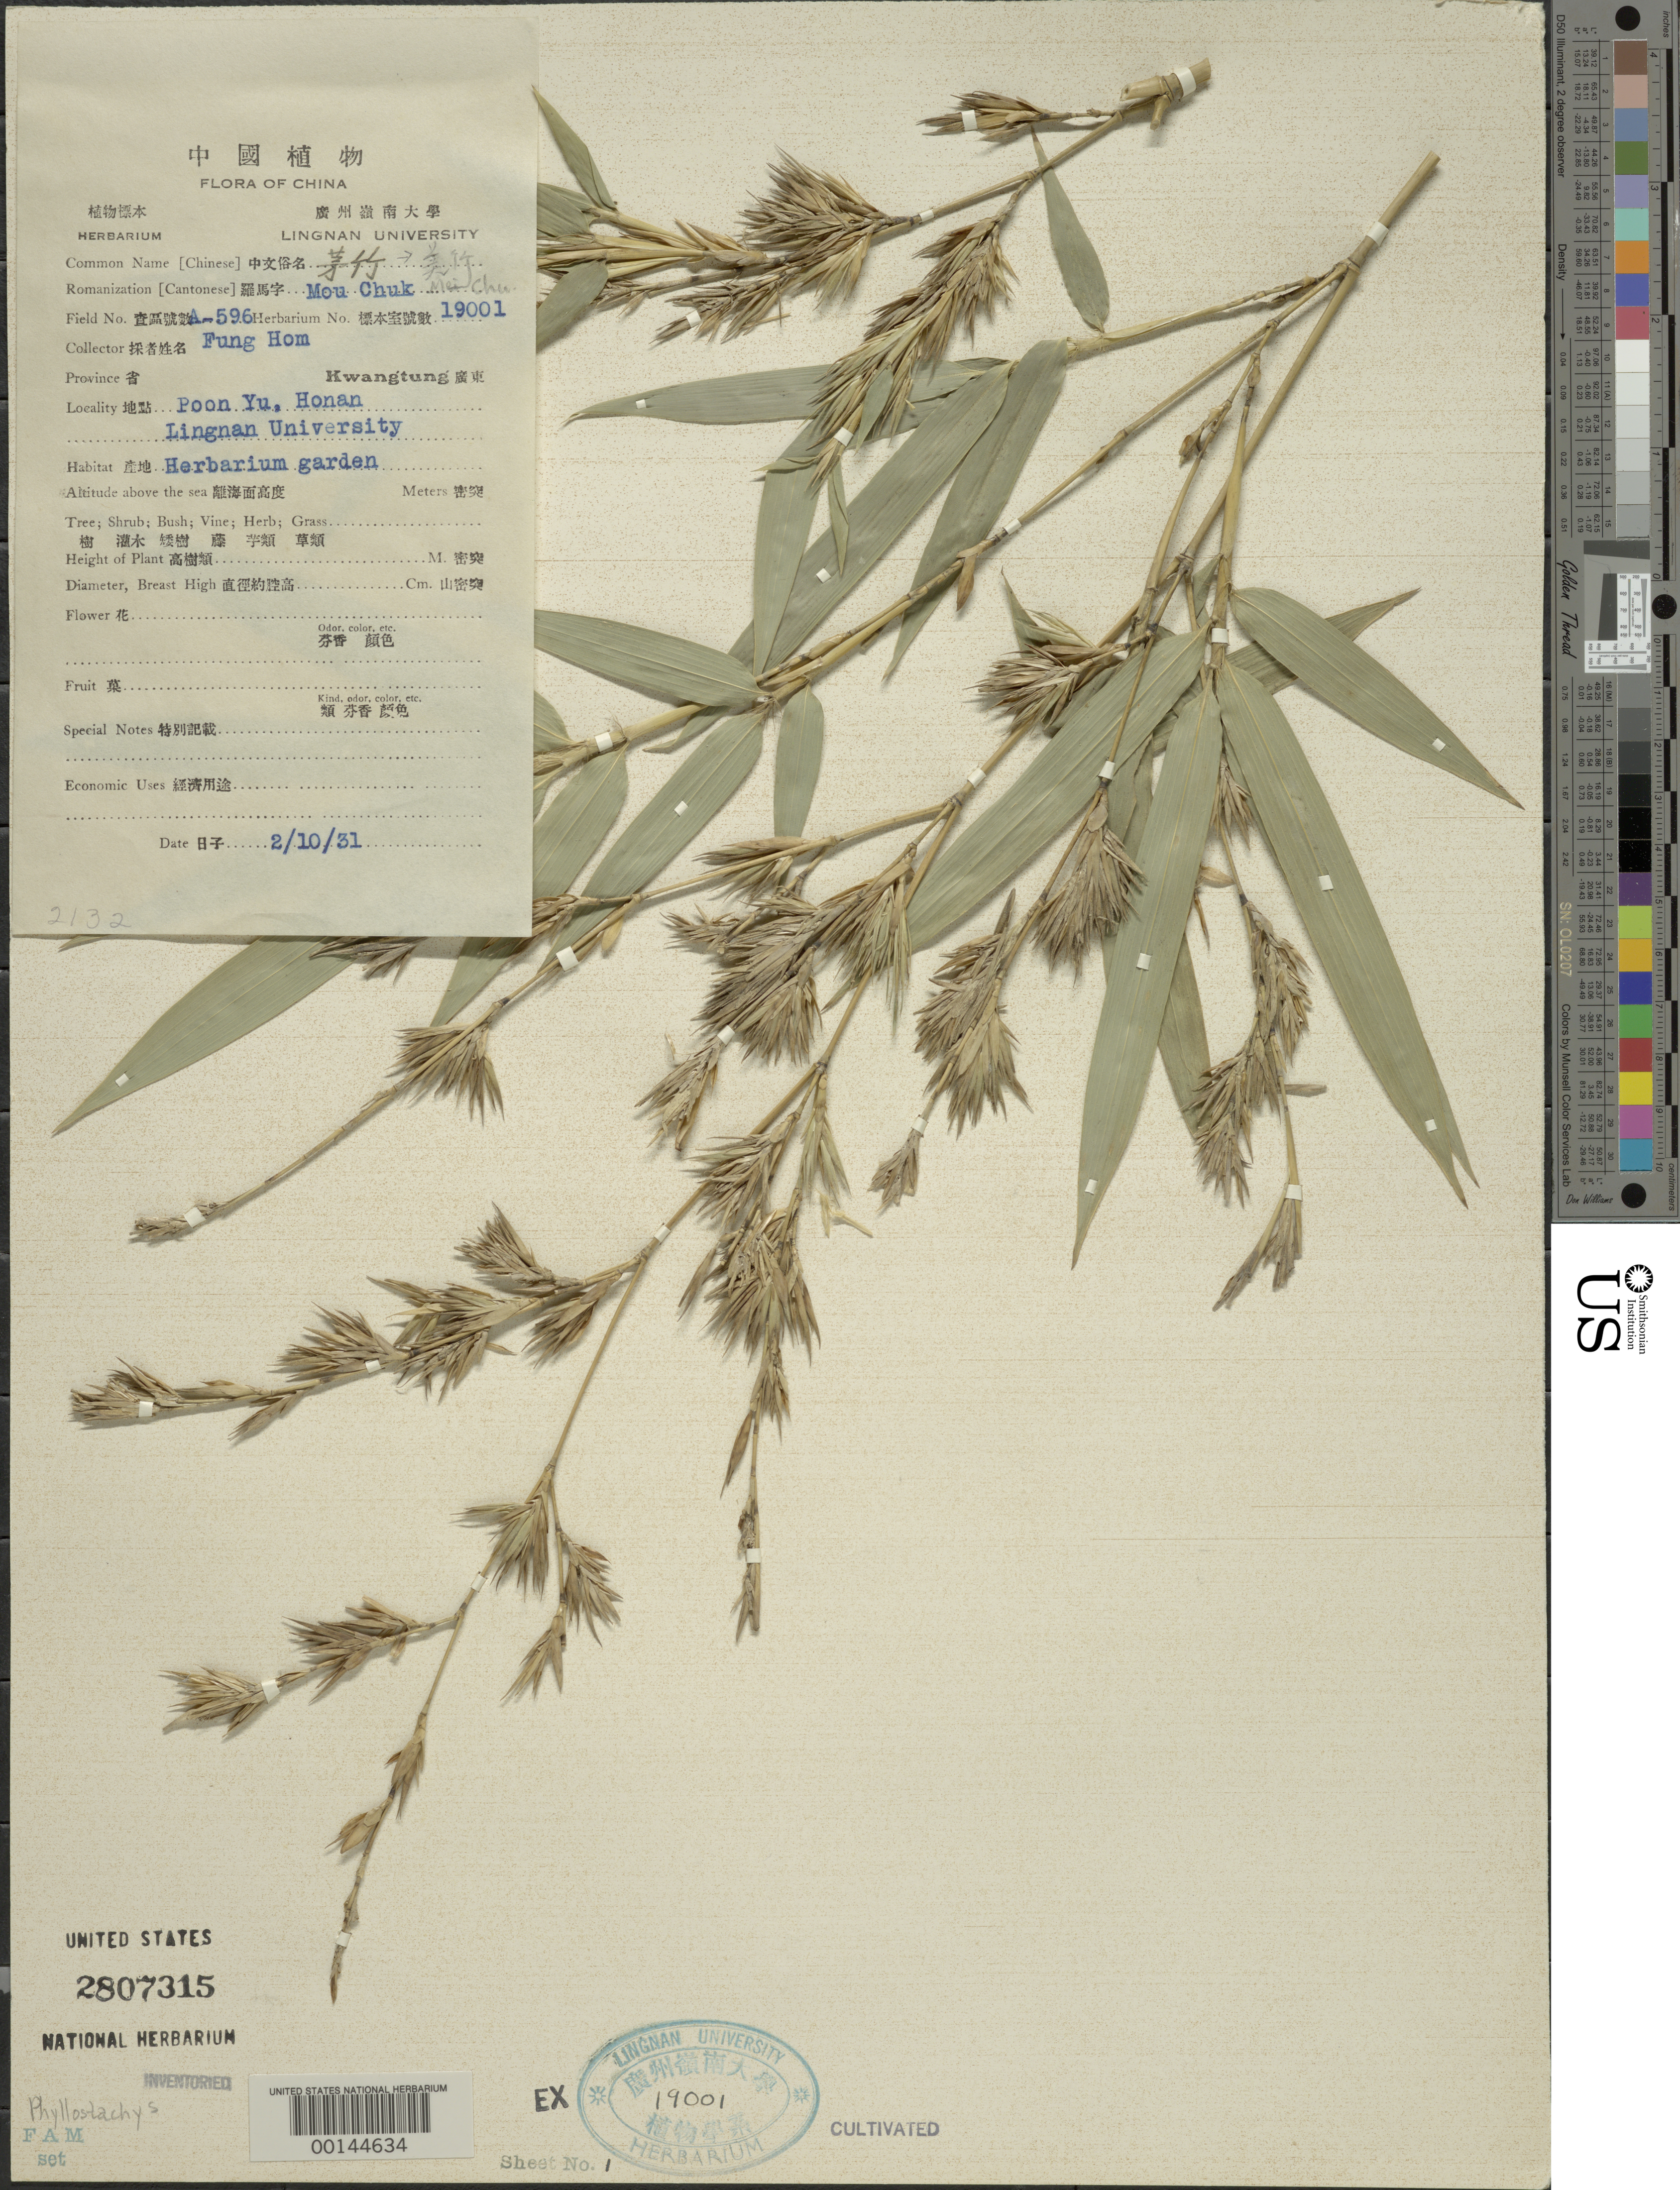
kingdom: Plantae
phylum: Tracheophyta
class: Liliopsida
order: Poales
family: Poaceae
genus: Phyllostachys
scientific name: Phyllostachys sp.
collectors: H. L. Fung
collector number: A-596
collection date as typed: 10 Feb 1931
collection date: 1931-02-10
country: China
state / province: Guangdong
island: Honam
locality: Honan, poon yu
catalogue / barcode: US 2807315